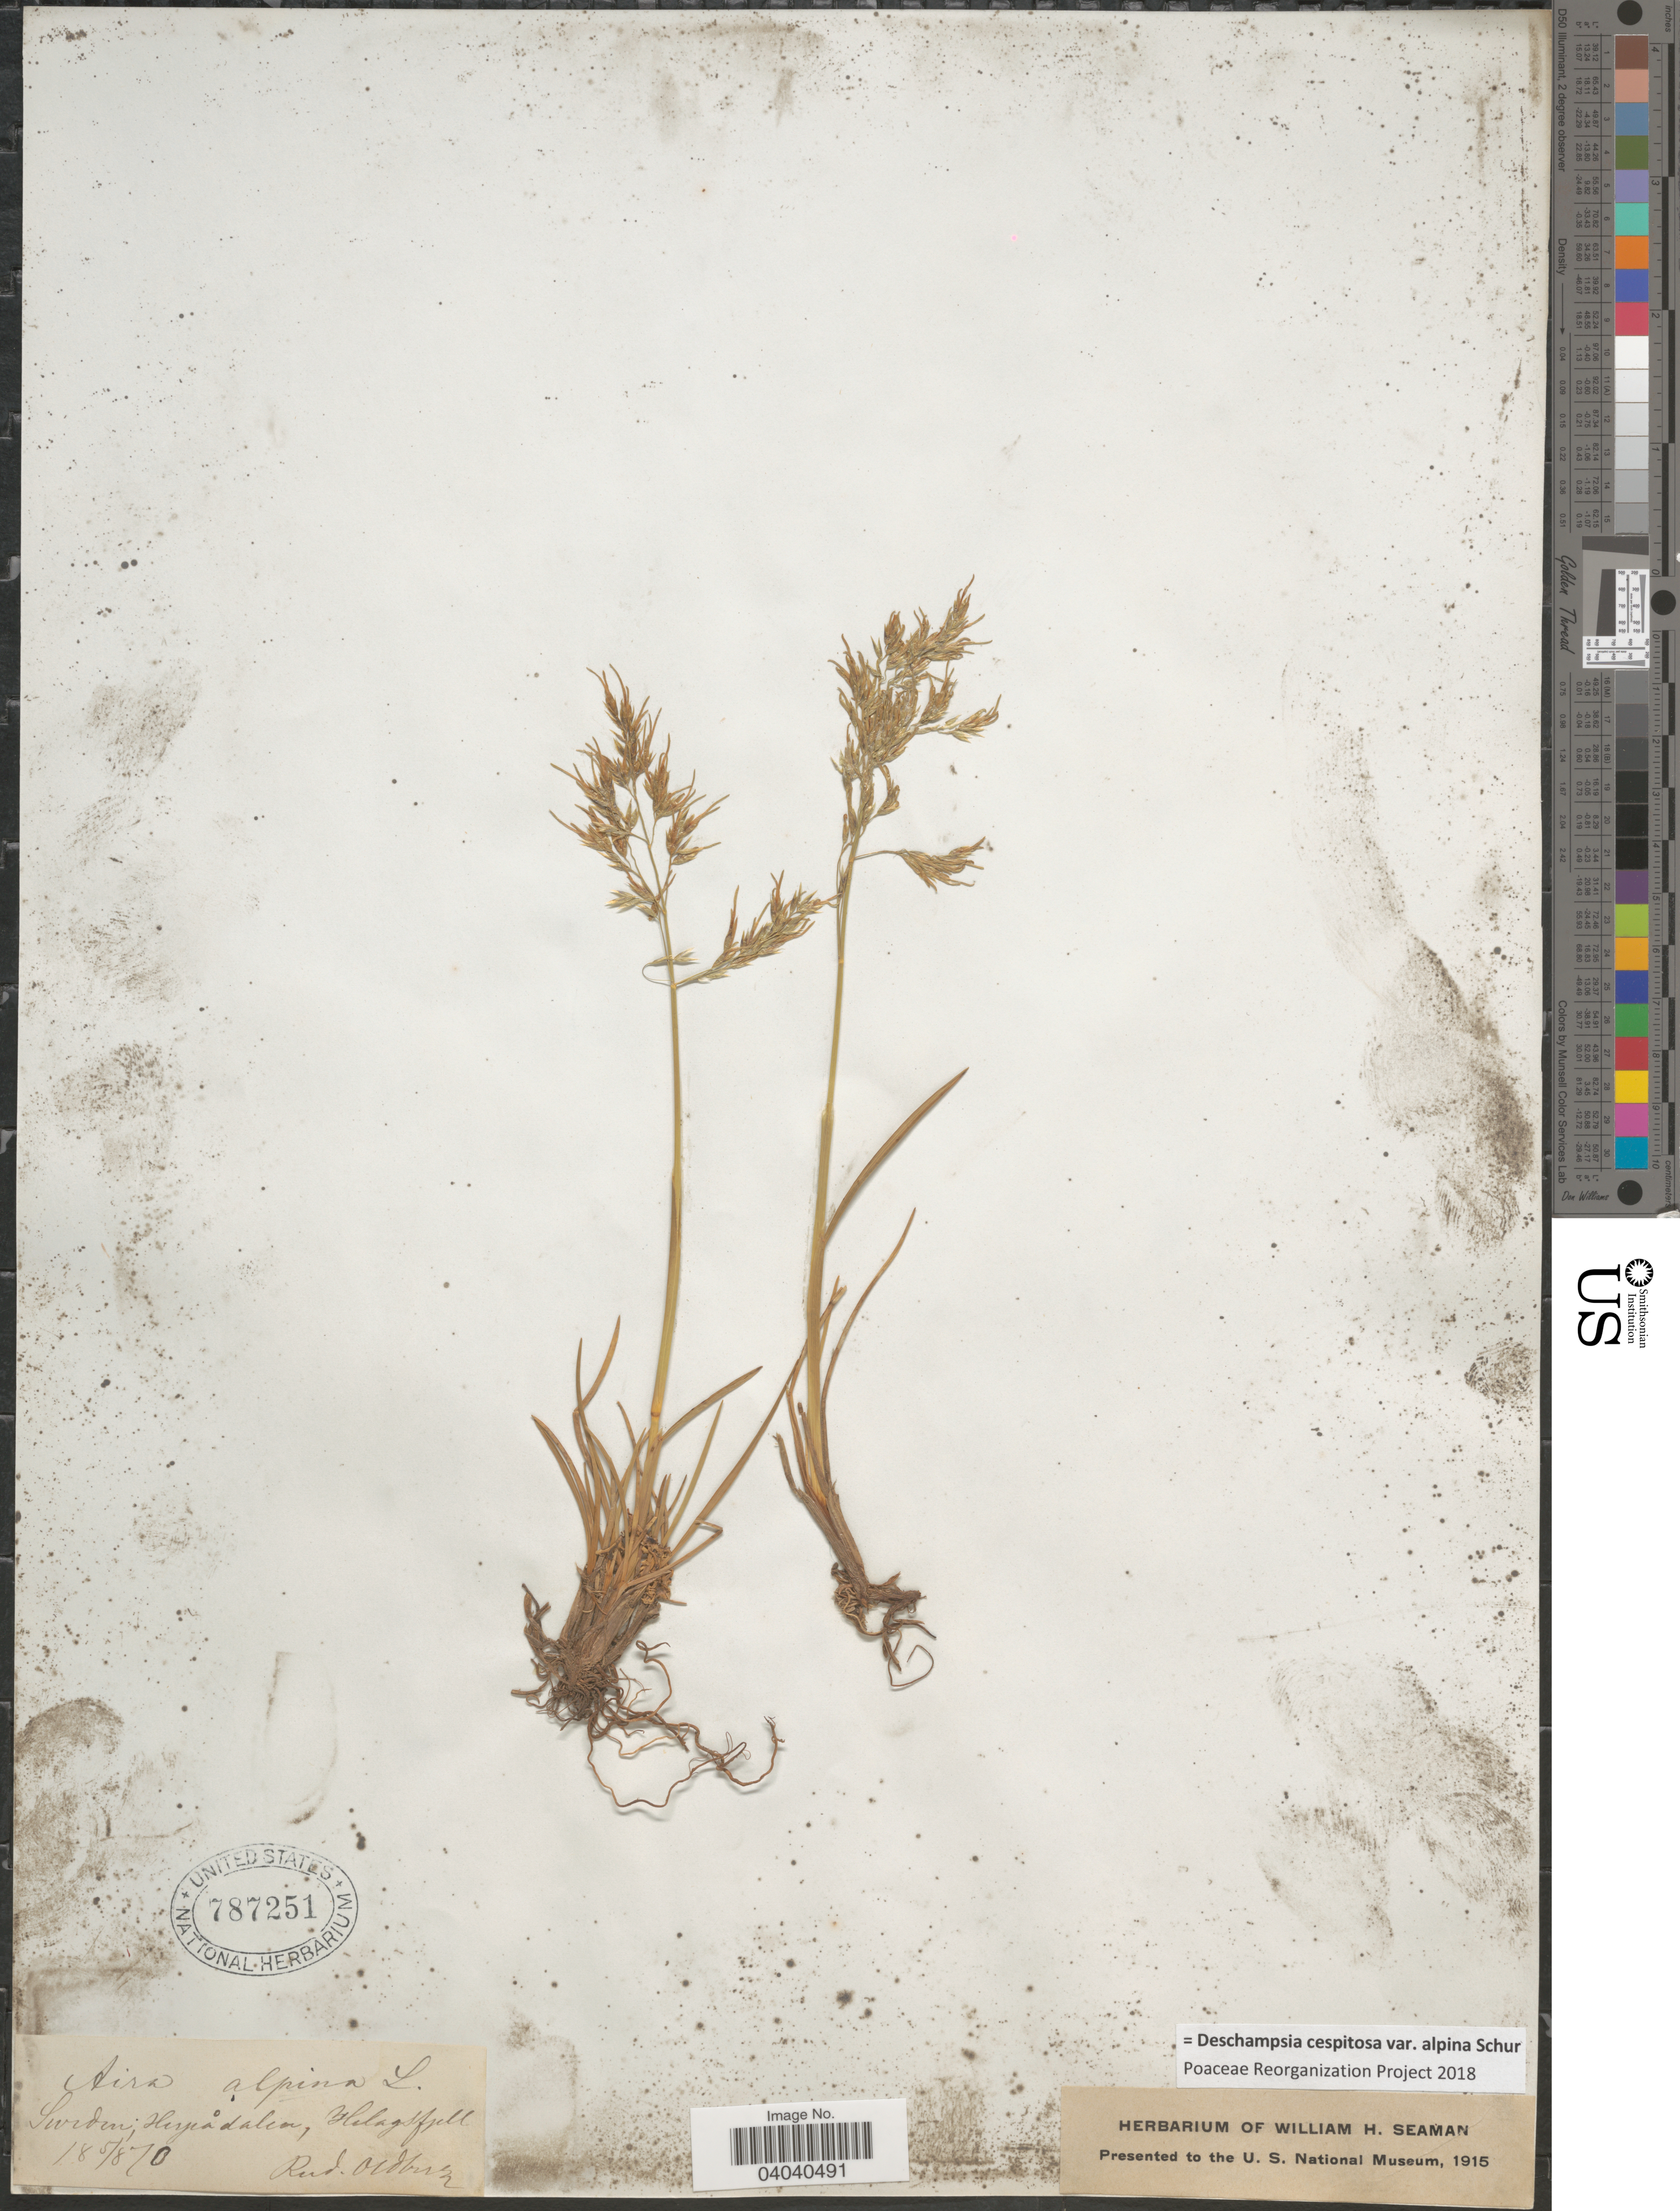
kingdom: Plantae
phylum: Tracheophyta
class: Liliopsida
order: Poales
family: Poaceae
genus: Deschampsia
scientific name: Deschampsia cespitosa var. alpina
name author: Vasey ex W.J. Beal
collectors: R. Oldberg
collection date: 1870-08-05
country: Sweden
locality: Herjådalen, Helagasfjell [ = Helagsfjället?].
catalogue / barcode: US 787251